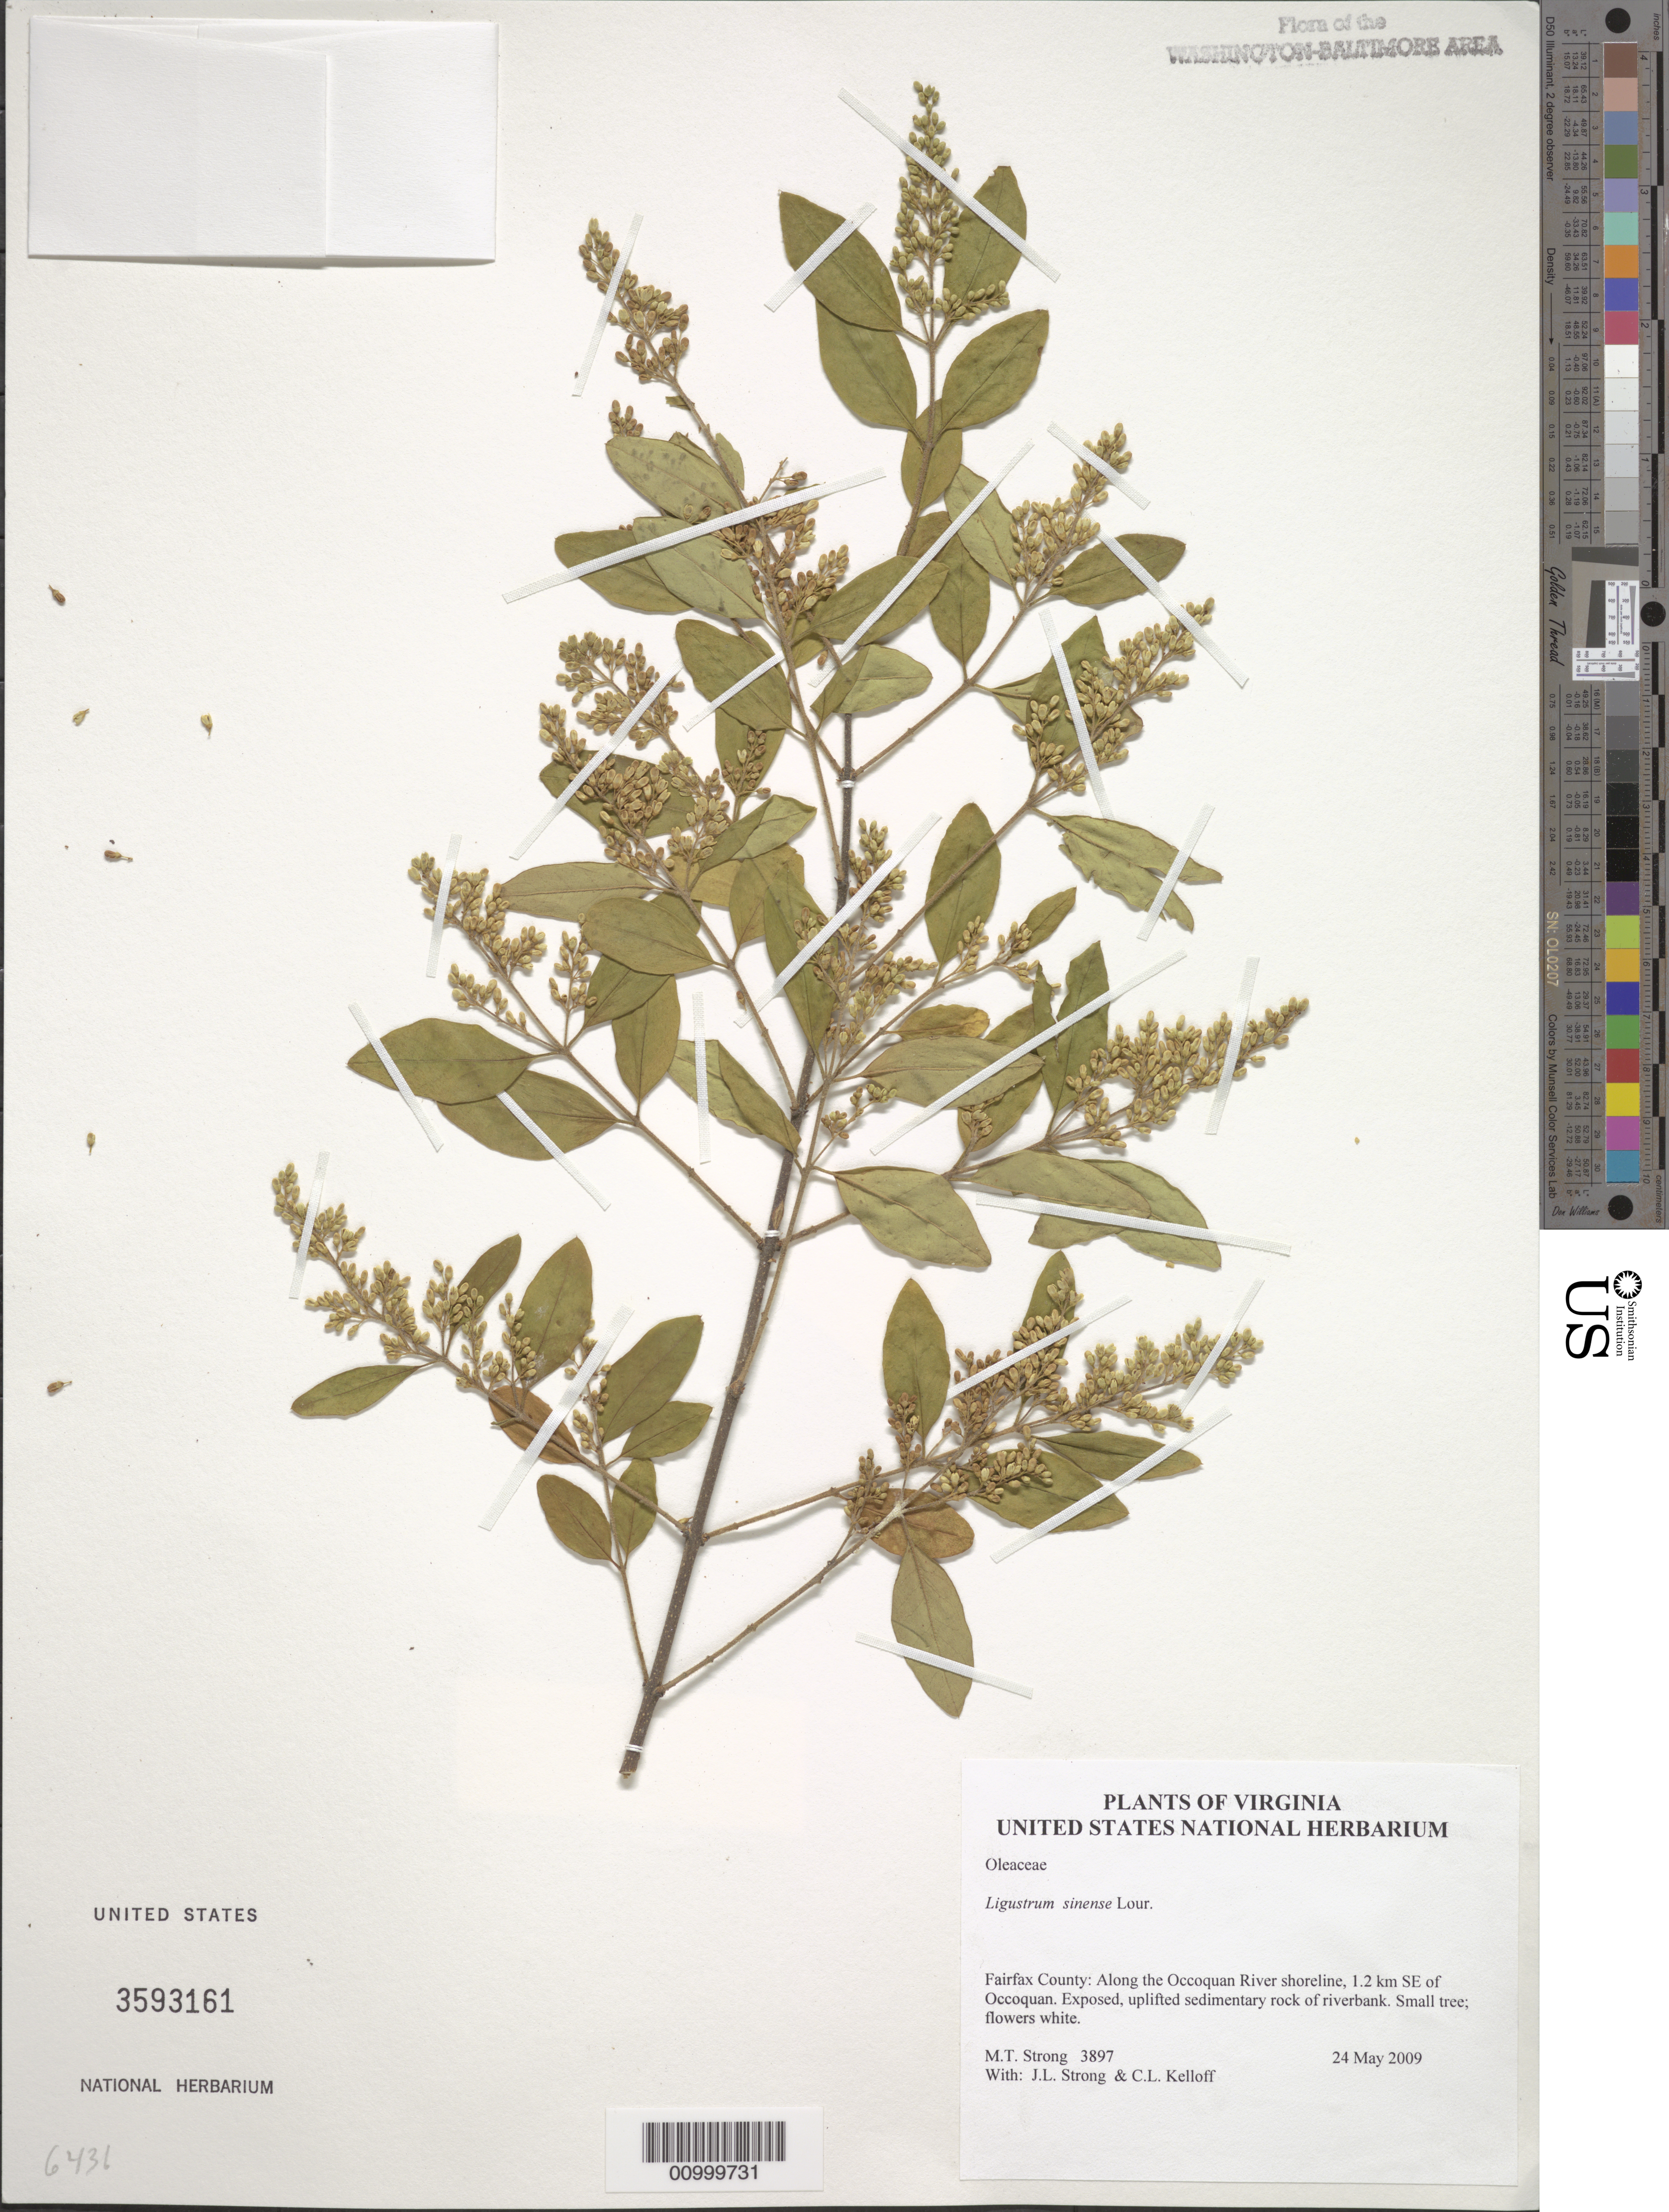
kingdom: Plantae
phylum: Tracheophyta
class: Magnoliopsida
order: Lamiales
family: Oleaceae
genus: Ligustrum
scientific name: Ligustrum sinense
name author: Lour.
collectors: M. T. Strong, J. L. Strong & C. L. Kelloff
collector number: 3896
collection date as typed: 24 May 2009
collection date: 2009-05-24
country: United States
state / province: Virginia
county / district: Fairfax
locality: Along the Occoquan River shoreline, 1.2 SE of Occoquan.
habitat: Exposed, uplifted sedimentary rock of riverbank.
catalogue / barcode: US 3593161